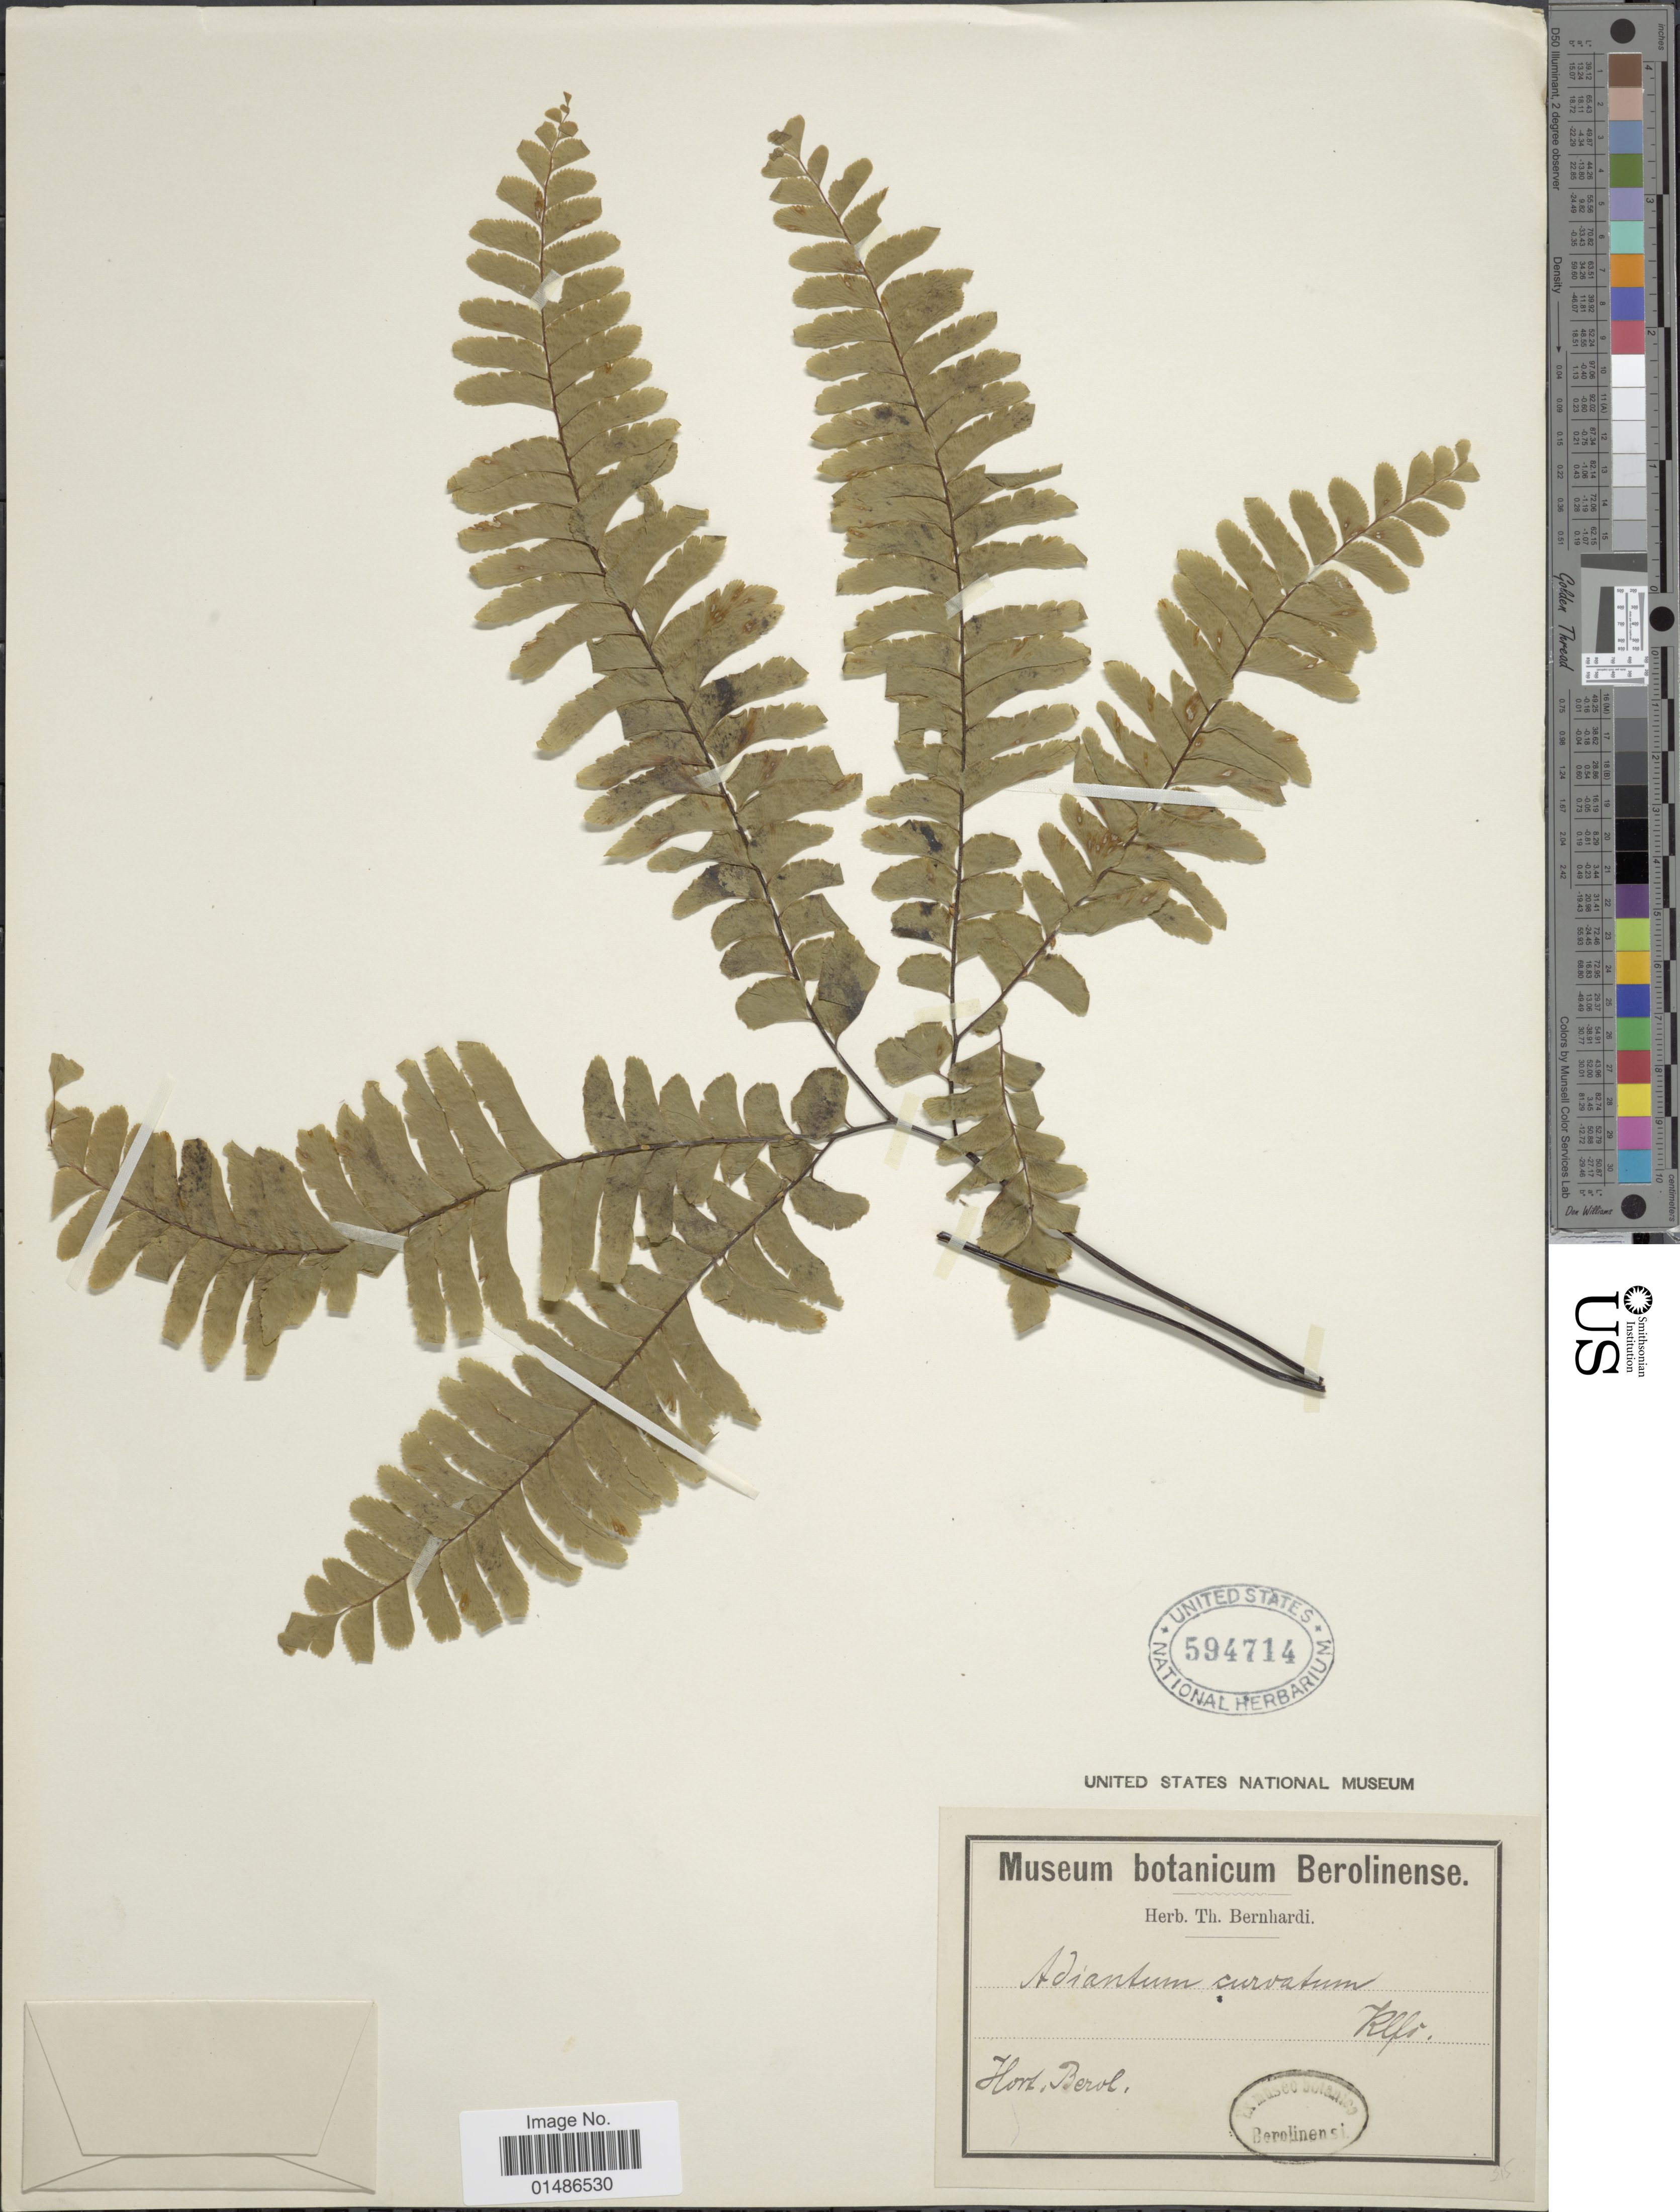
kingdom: Plantae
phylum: Tracheophyta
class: Polypodiopsida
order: Polypodiales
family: Pteridaceae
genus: Adiantum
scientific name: Adiantum curvatum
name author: Kaulf.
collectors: ex herb. Bernhardi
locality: Hort. Berol.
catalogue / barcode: US 594714